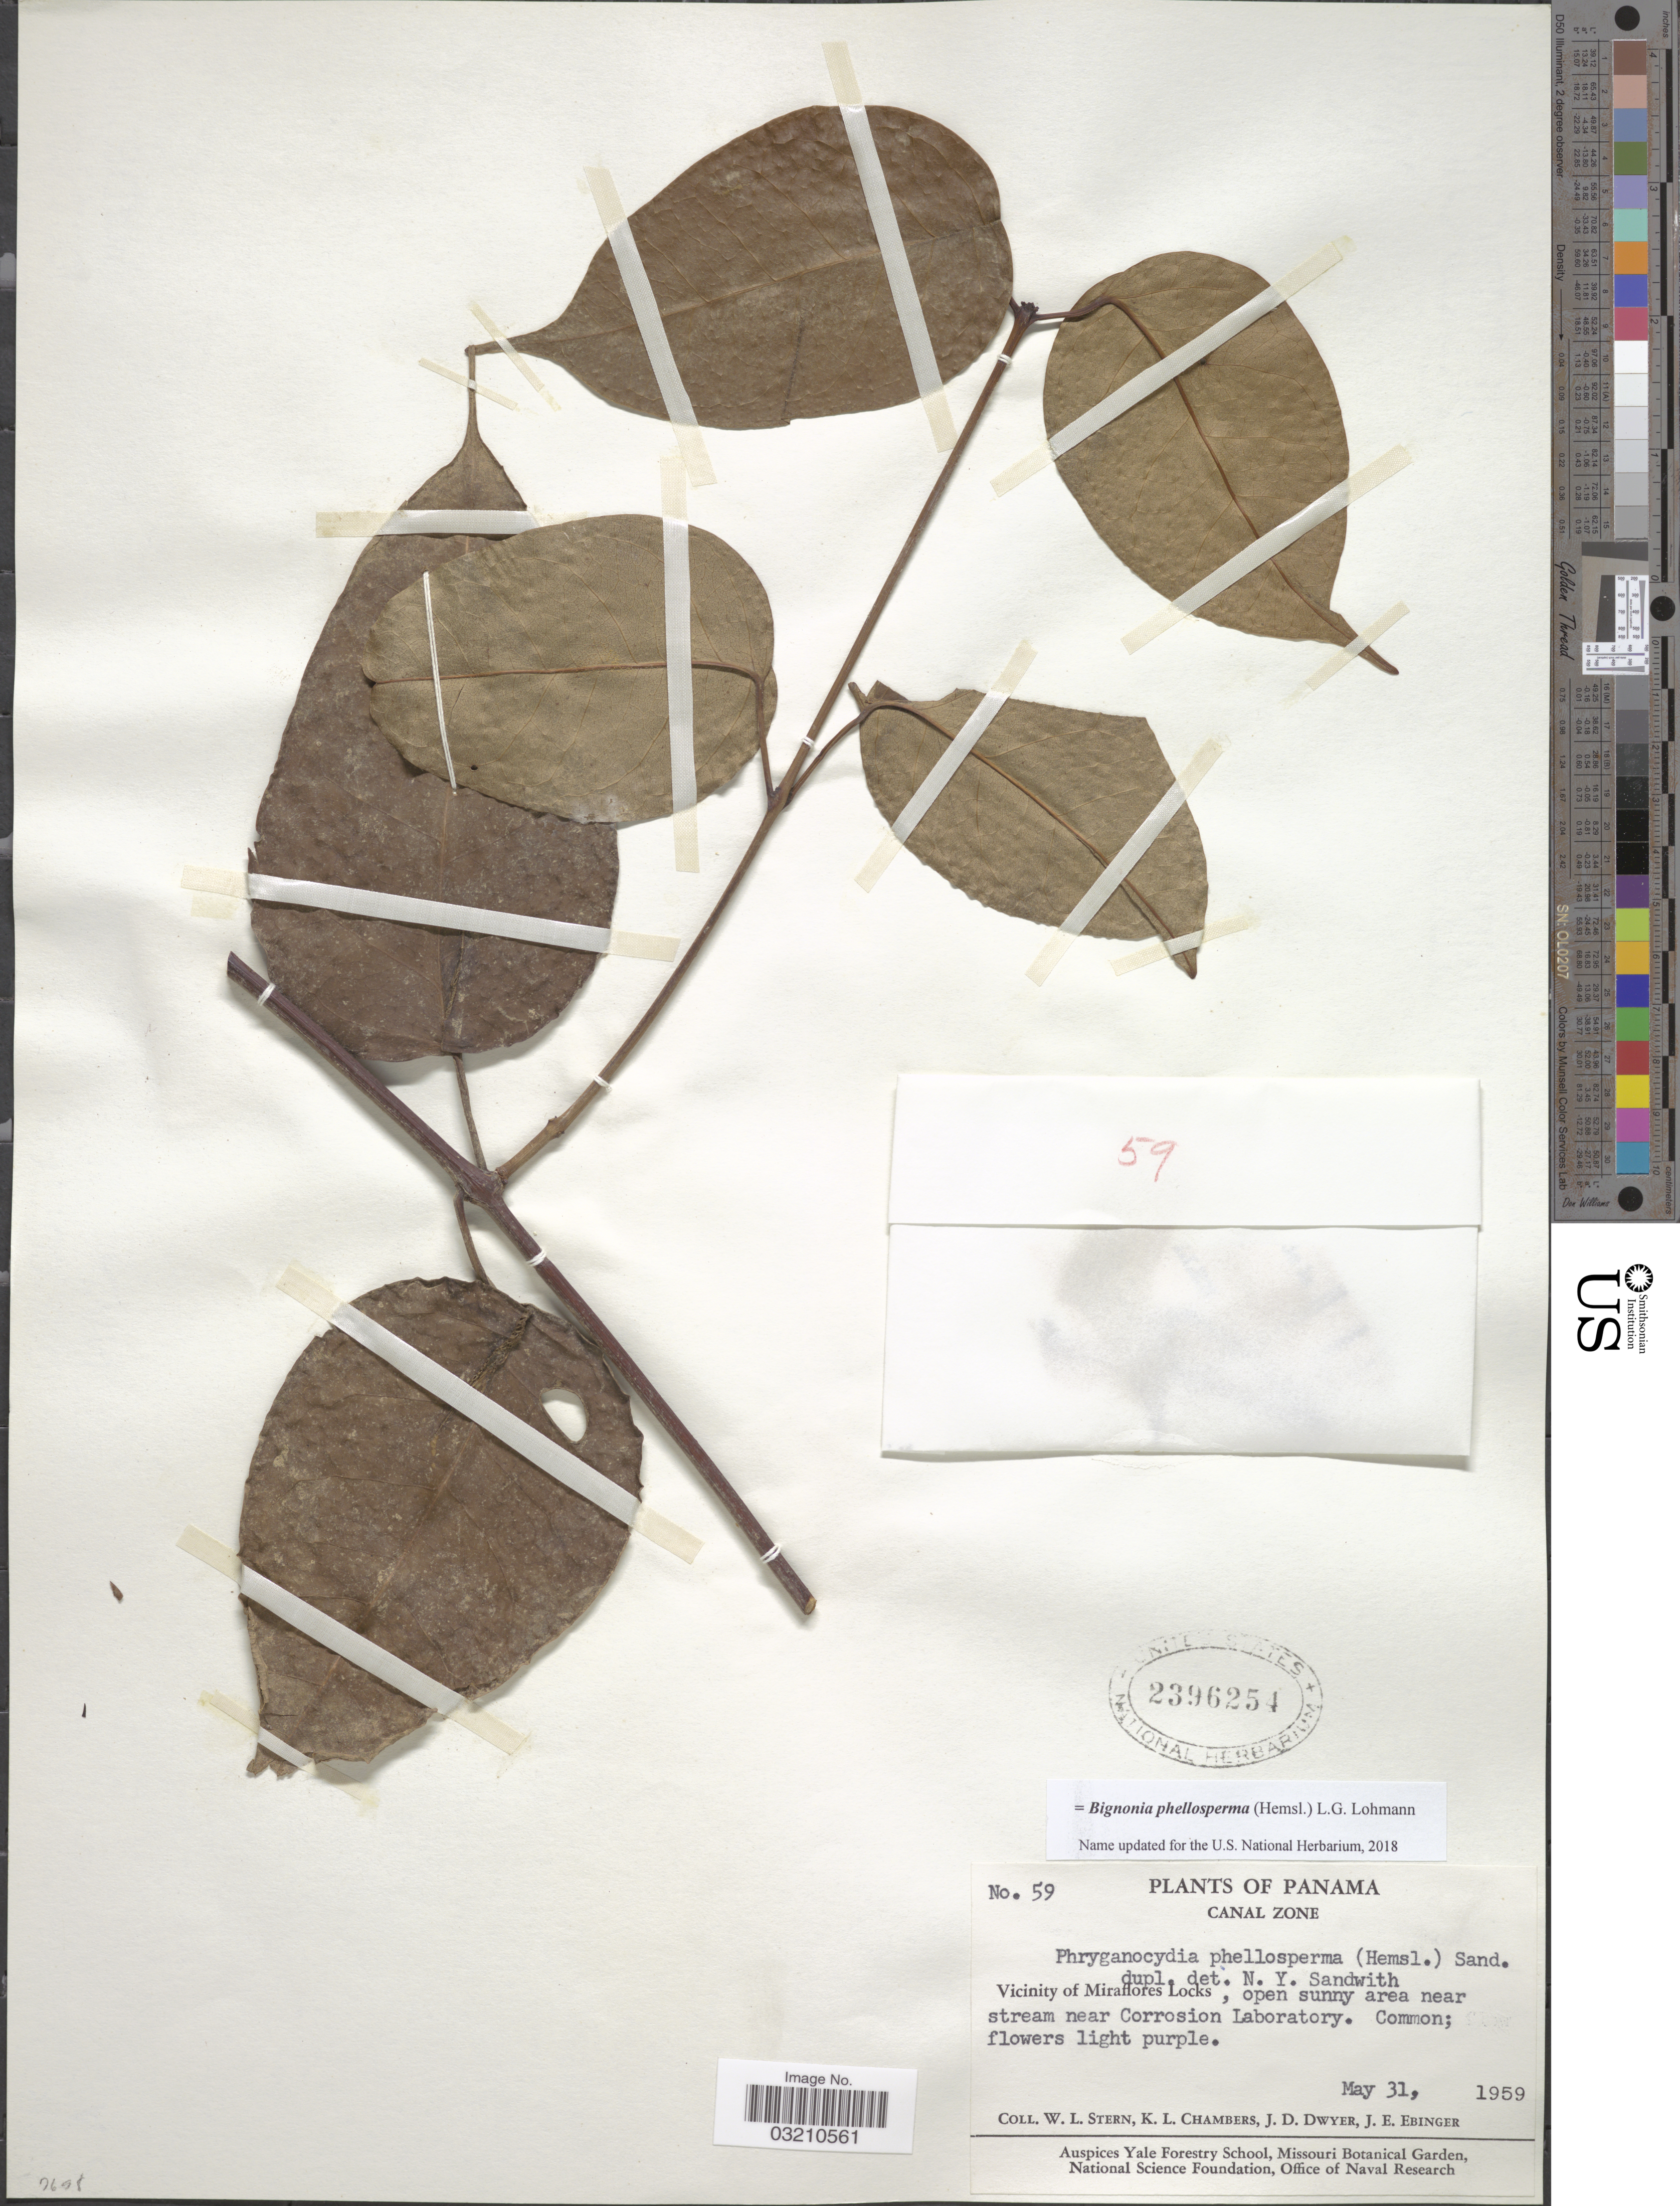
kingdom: Plantae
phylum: Tracheophyta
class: Magnoliopsida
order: Lamiales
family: Bignoniaceae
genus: Bignonia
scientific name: Bignonia phellosperma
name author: (Hemsl.) L.G. Lohmann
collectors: W. L. Stern, K. Chambers, J. D. Dwyer & J. Ebinger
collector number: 59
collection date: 1959-05-31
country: Panama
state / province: Panamá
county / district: Canal Zone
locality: Canal Zone. Vicinity of Miraflores Locks; open sunny area near stream near Corrosion Laboratory.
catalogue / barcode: US 2396254